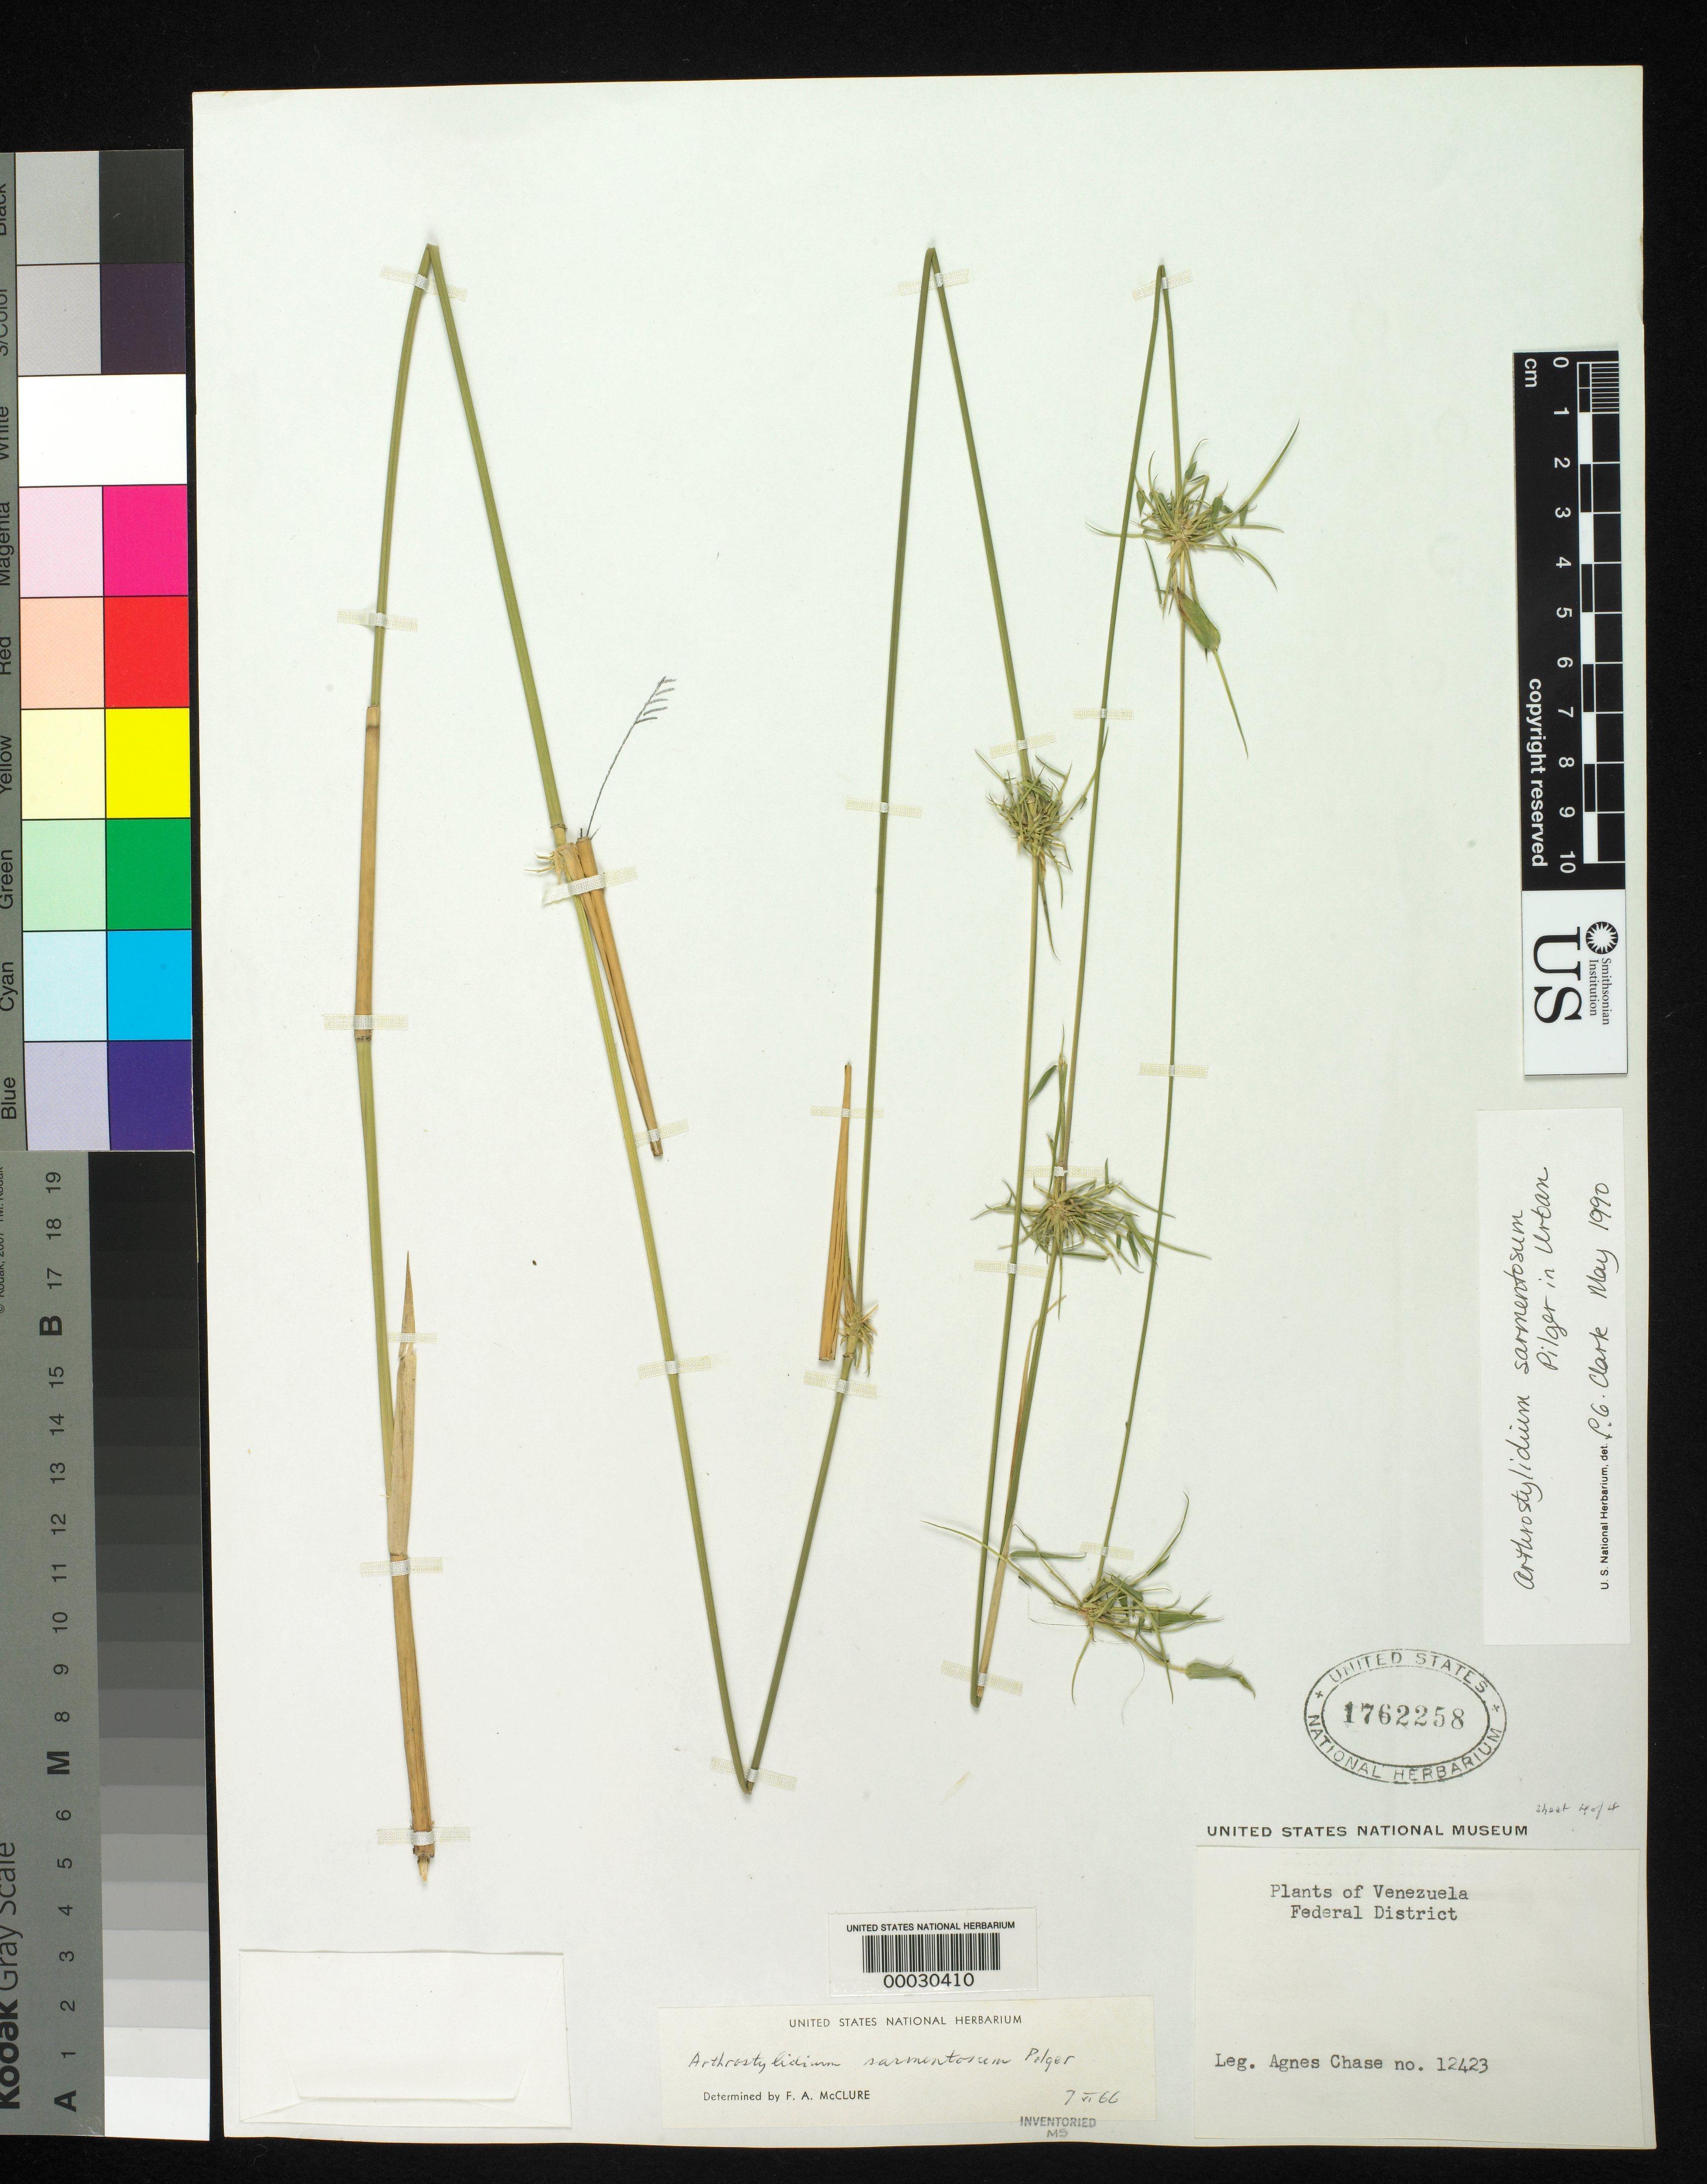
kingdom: Plantae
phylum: Tracheophyta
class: Liliopsida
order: Poales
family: Poaceae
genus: Arthrostylidium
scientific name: Arthrostylidium sarmentosum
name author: Pilg. in Urb.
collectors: A. Chase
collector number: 12423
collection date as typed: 12 Mar 1940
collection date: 1940-03-12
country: Venezuela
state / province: Distrito Federal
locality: Junquito cordillera costanera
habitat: Primeval cloud forest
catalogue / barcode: US 1762258